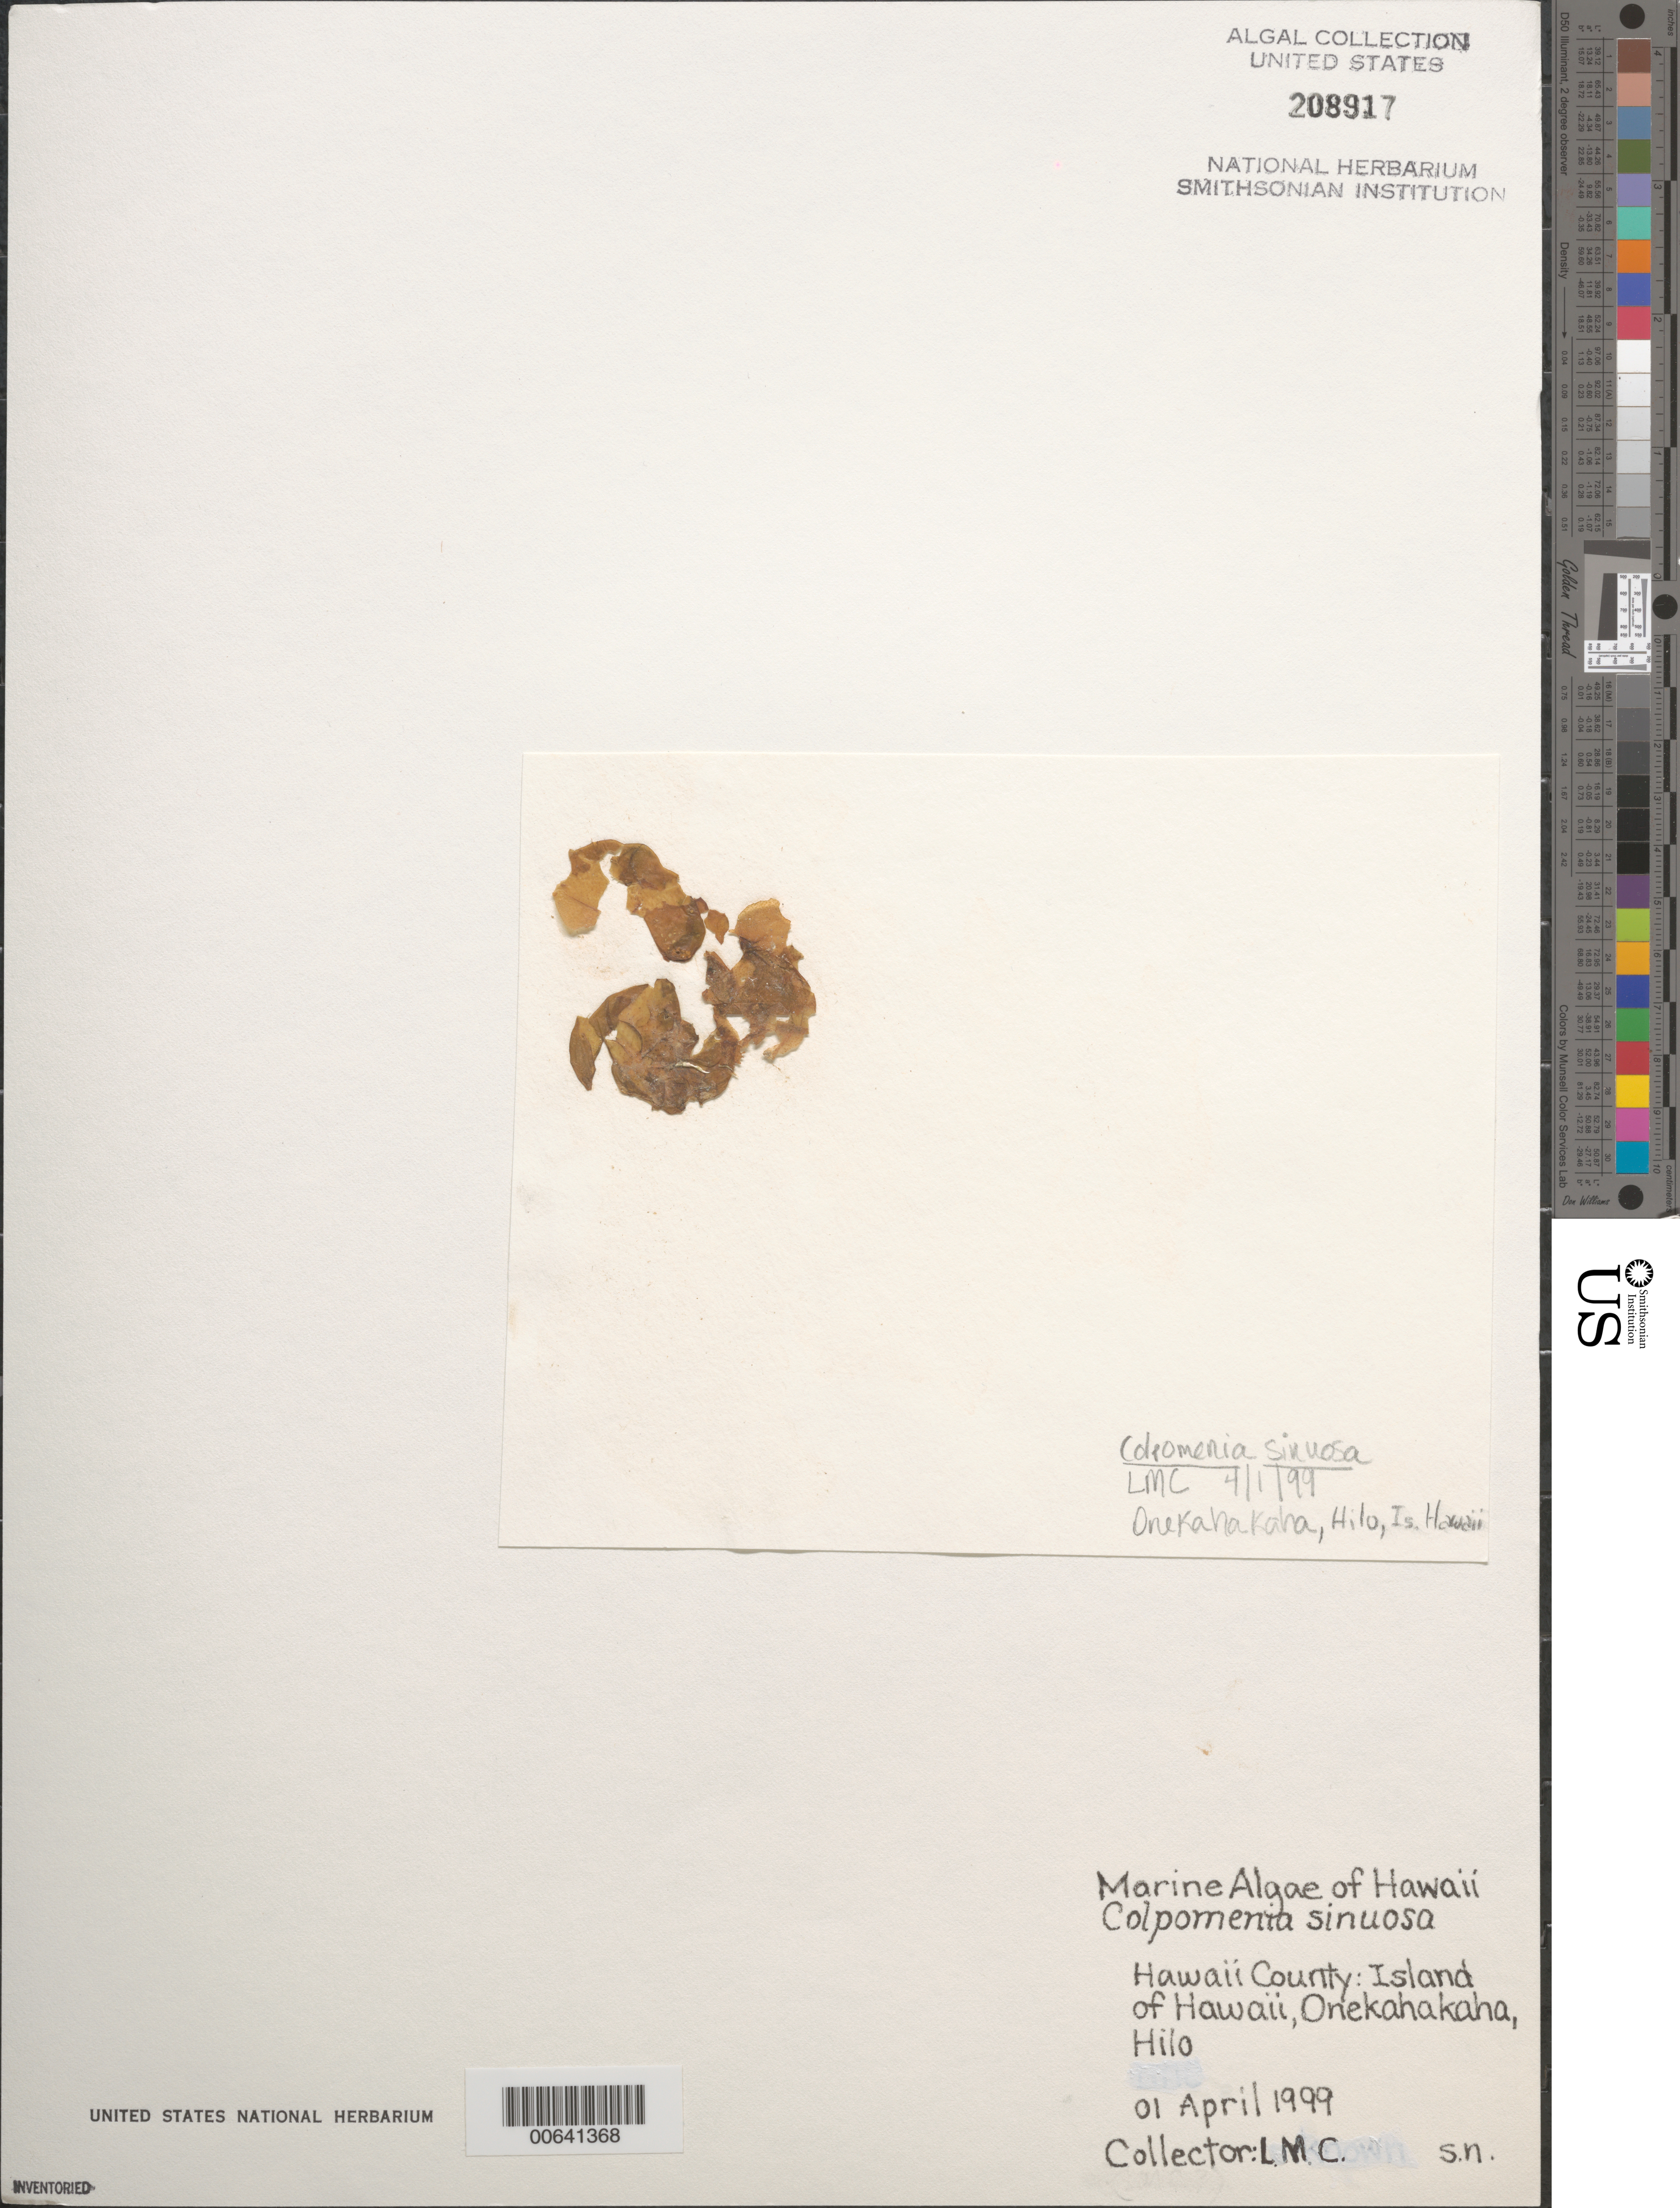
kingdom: Chromista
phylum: Ochrophyta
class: Phaeophyceae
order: Scytosiphonales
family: Scytosiphonaceae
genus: Colpomenia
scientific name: Colpomenia sinuosa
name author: (K. Mert. ex Roth) Derbes & Solier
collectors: L. M. C.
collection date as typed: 1 Apr 1999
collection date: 1999-04-01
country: United States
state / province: Hawaii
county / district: Hawaii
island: Hawaii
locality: Onekahakaha, Hilo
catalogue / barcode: US 208917